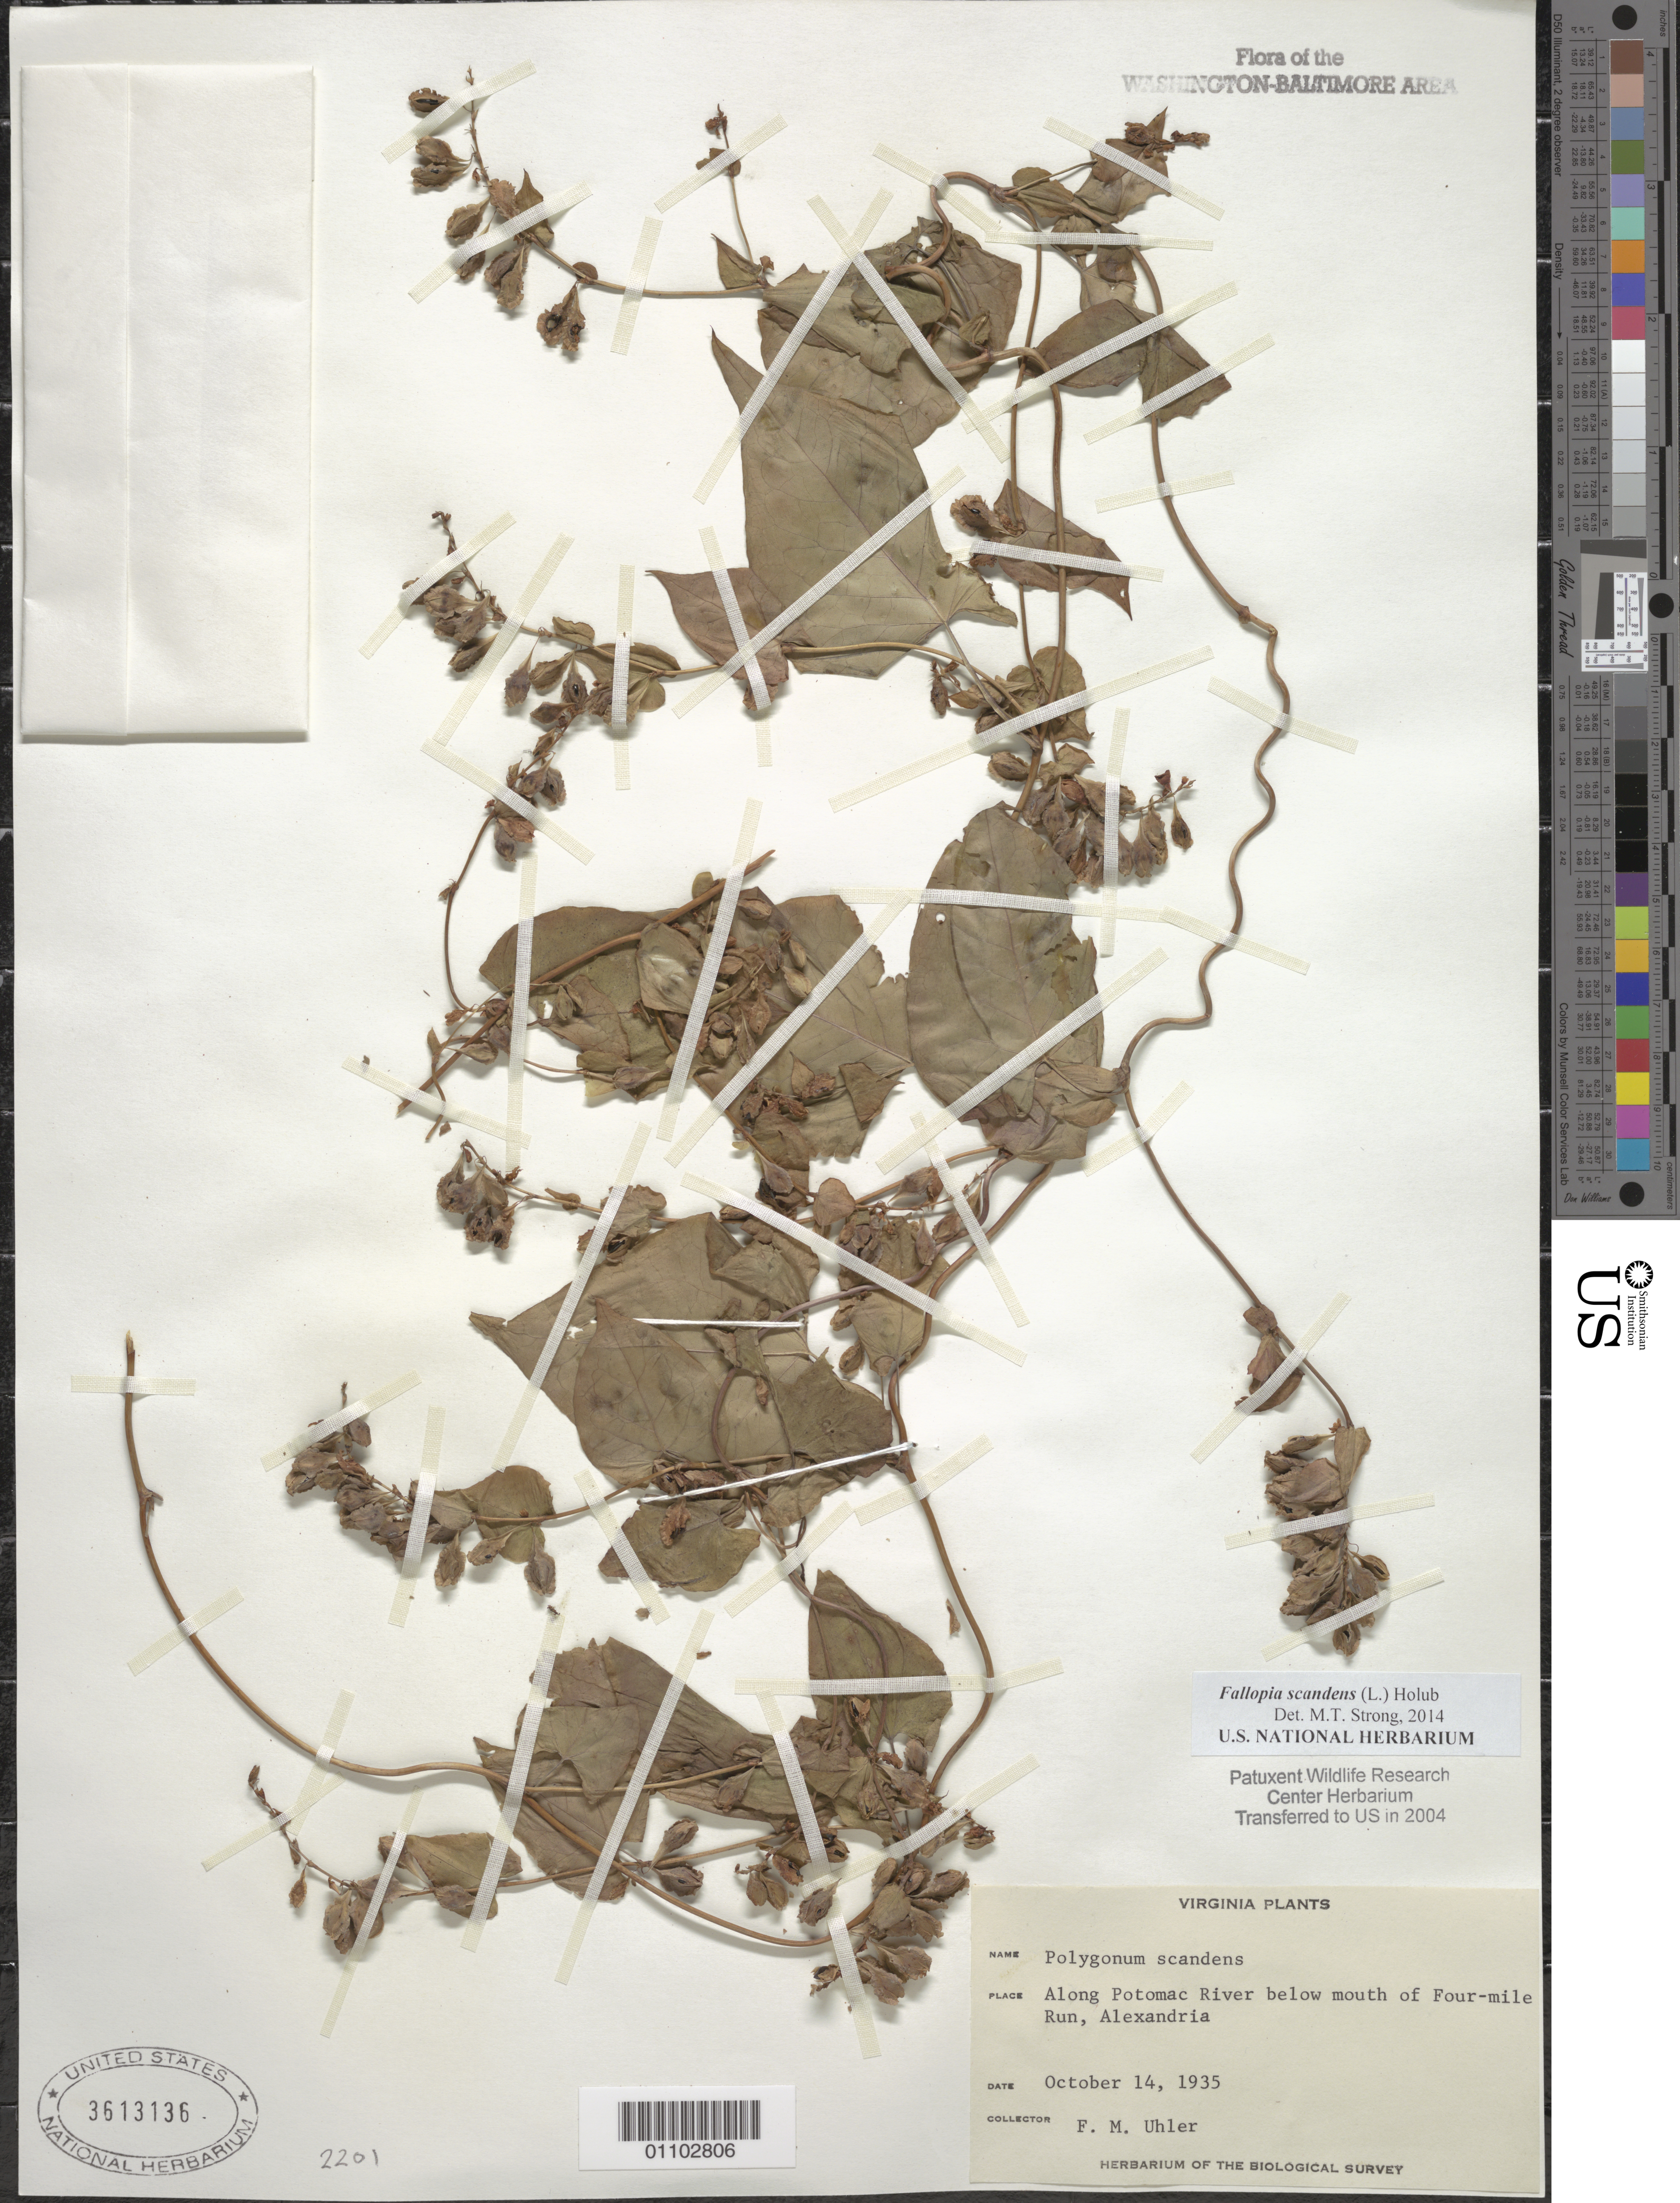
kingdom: Plantae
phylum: Tracheophyta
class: Magnoliopsida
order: Caryophyllales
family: Polygonaceae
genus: Fallopia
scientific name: Fallopia scandens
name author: (L.) Holub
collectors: F. Uhler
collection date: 1935-10-14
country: United States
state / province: Virginia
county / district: City of Alexandria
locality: Along Potomac River below mouth of Four-mile Run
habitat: Along river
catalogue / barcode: US 3613136